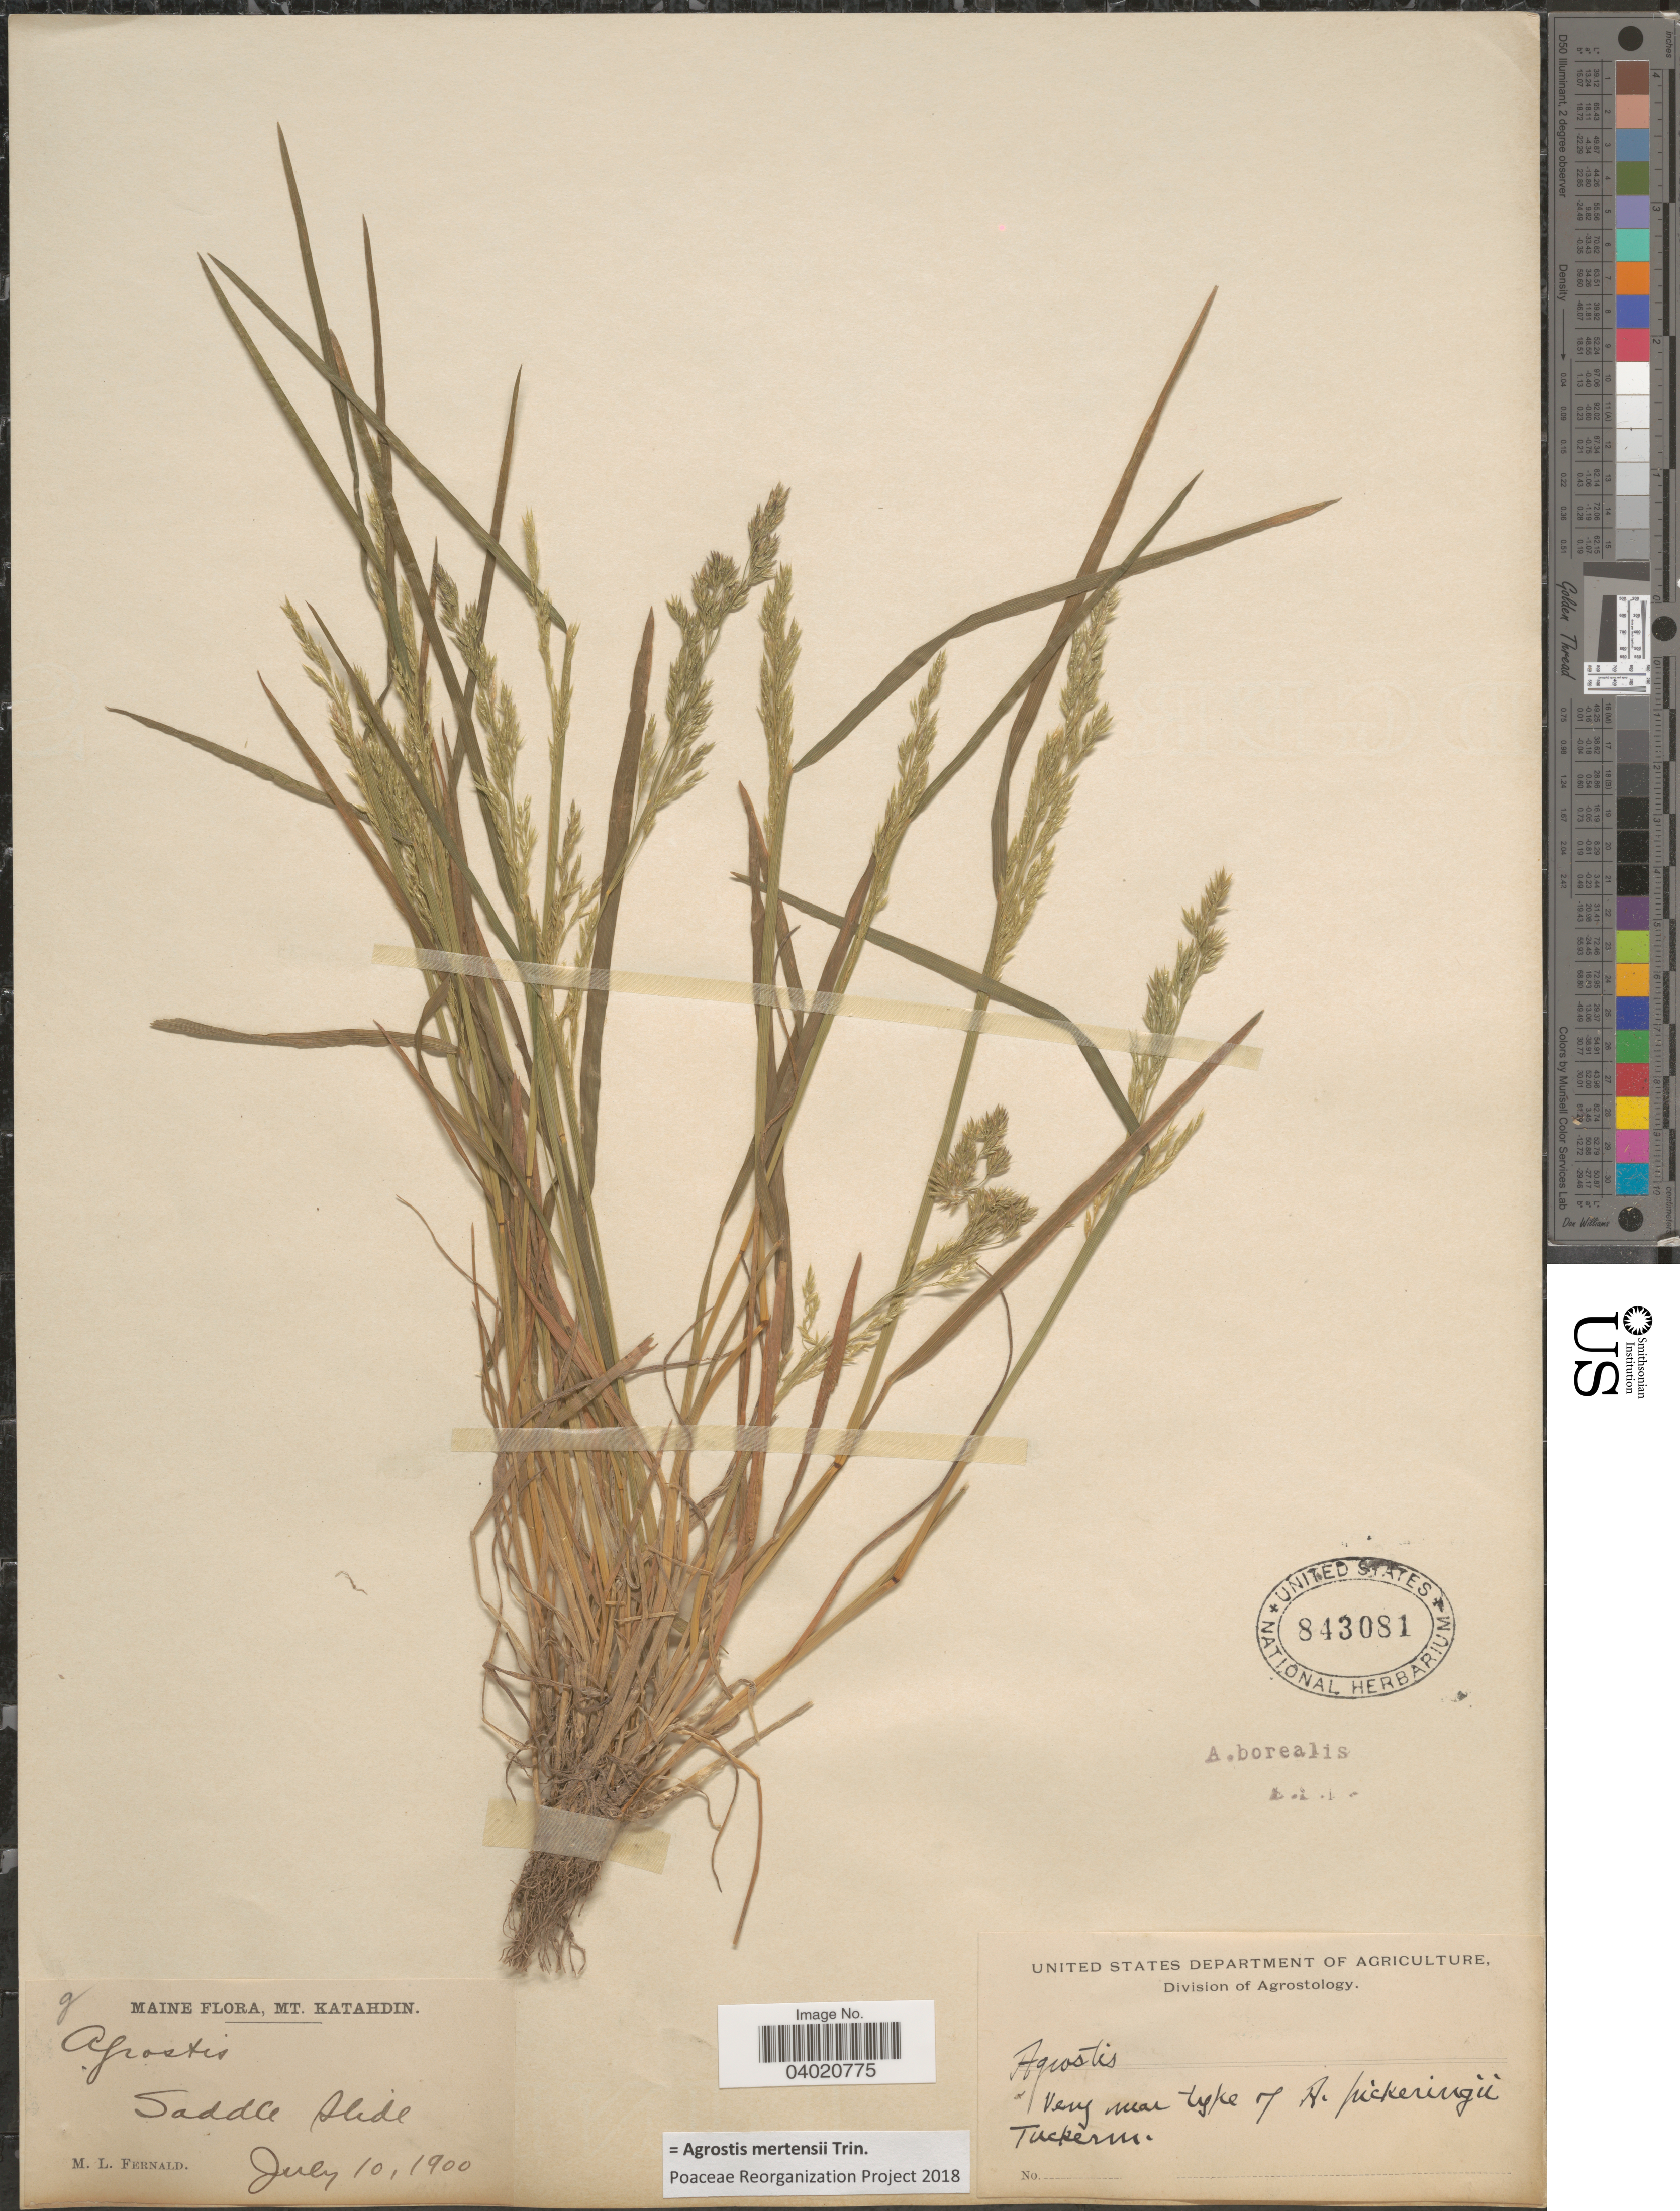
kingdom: Plantae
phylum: Tracheophyta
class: Liliopsida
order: Poales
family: Poaceae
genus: Agrostis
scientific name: Agrostis mertensii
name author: Trin.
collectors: M. L. Fernald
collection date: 1900-07-10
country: United States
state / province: Maine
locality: Mt. Katahdin. Saddle Slide.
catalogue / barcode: US 843081